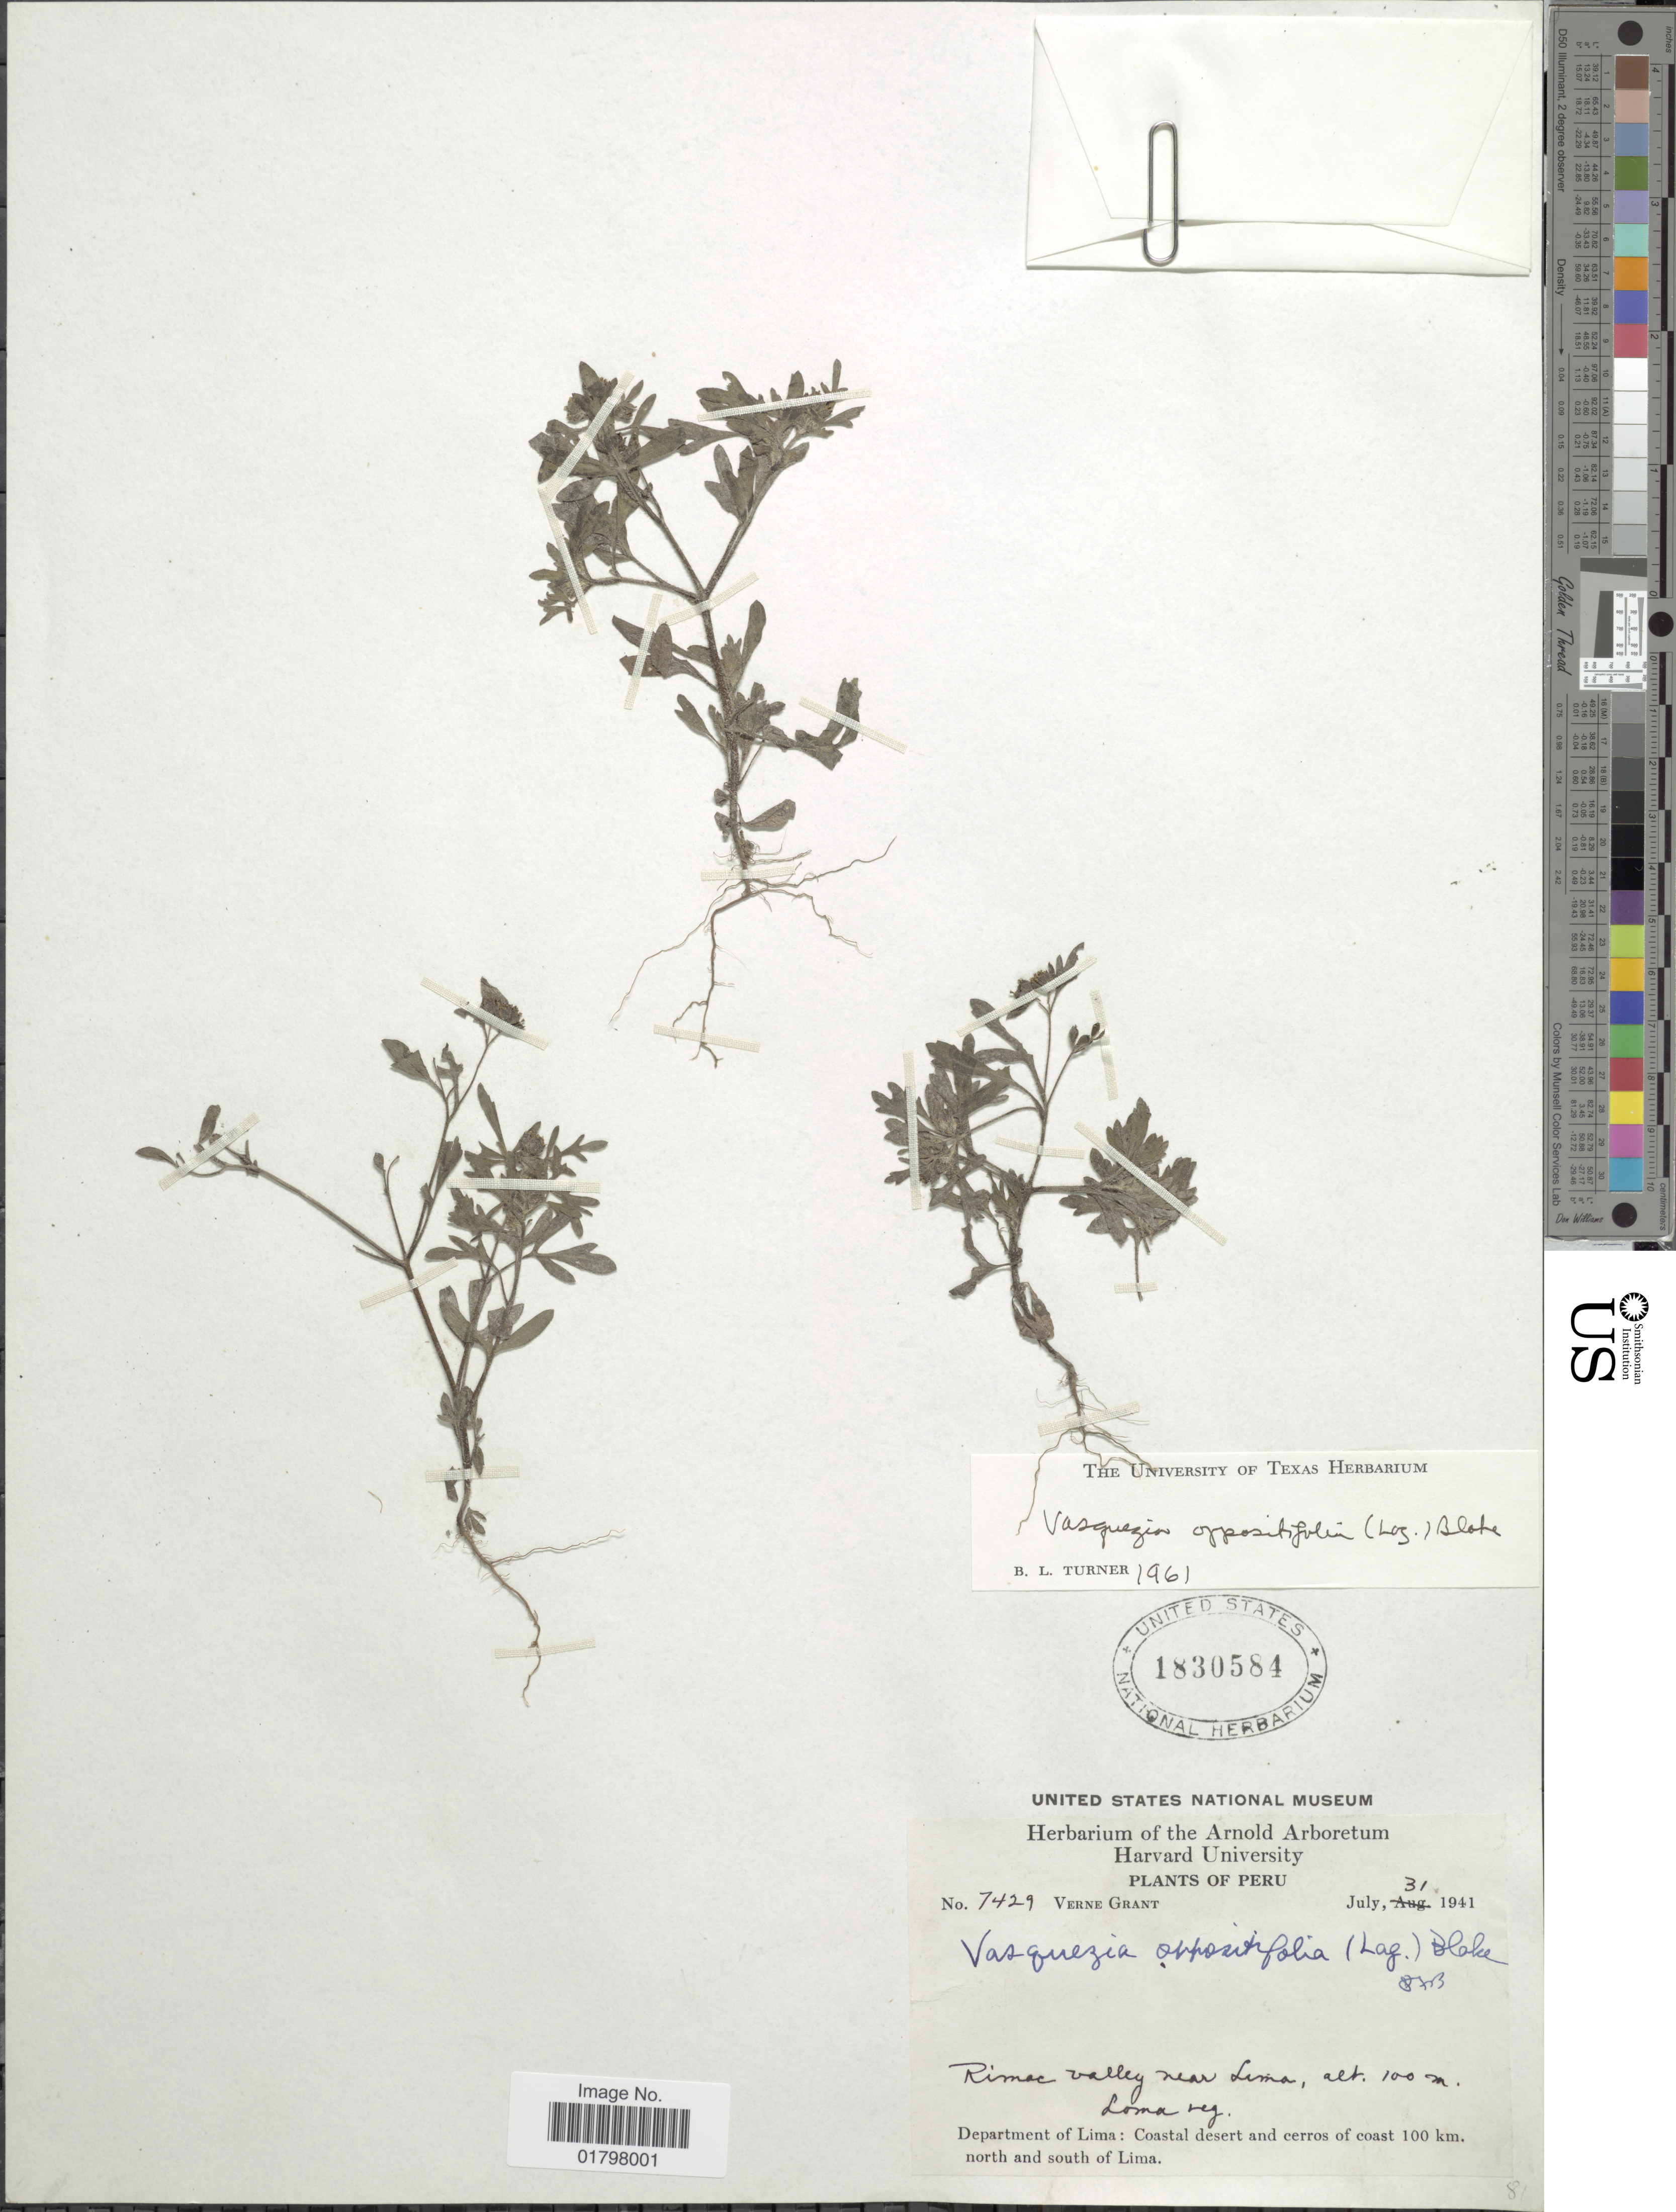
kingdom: Plantae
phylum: Tracheophyta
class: Magnoliopsida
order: Asterales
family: Asteraceae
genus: Vasquesia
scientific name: Vasquesia oppositifolia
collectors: V. Grant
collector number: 7429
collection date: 1941-07-31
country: Peru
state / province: Lima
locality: Rimac valley near Lima. Loma veg. Department of Lima: Coastal desert and cerros of coast 100 km. north and south of Lima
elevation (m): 100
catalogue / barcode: US 1830584